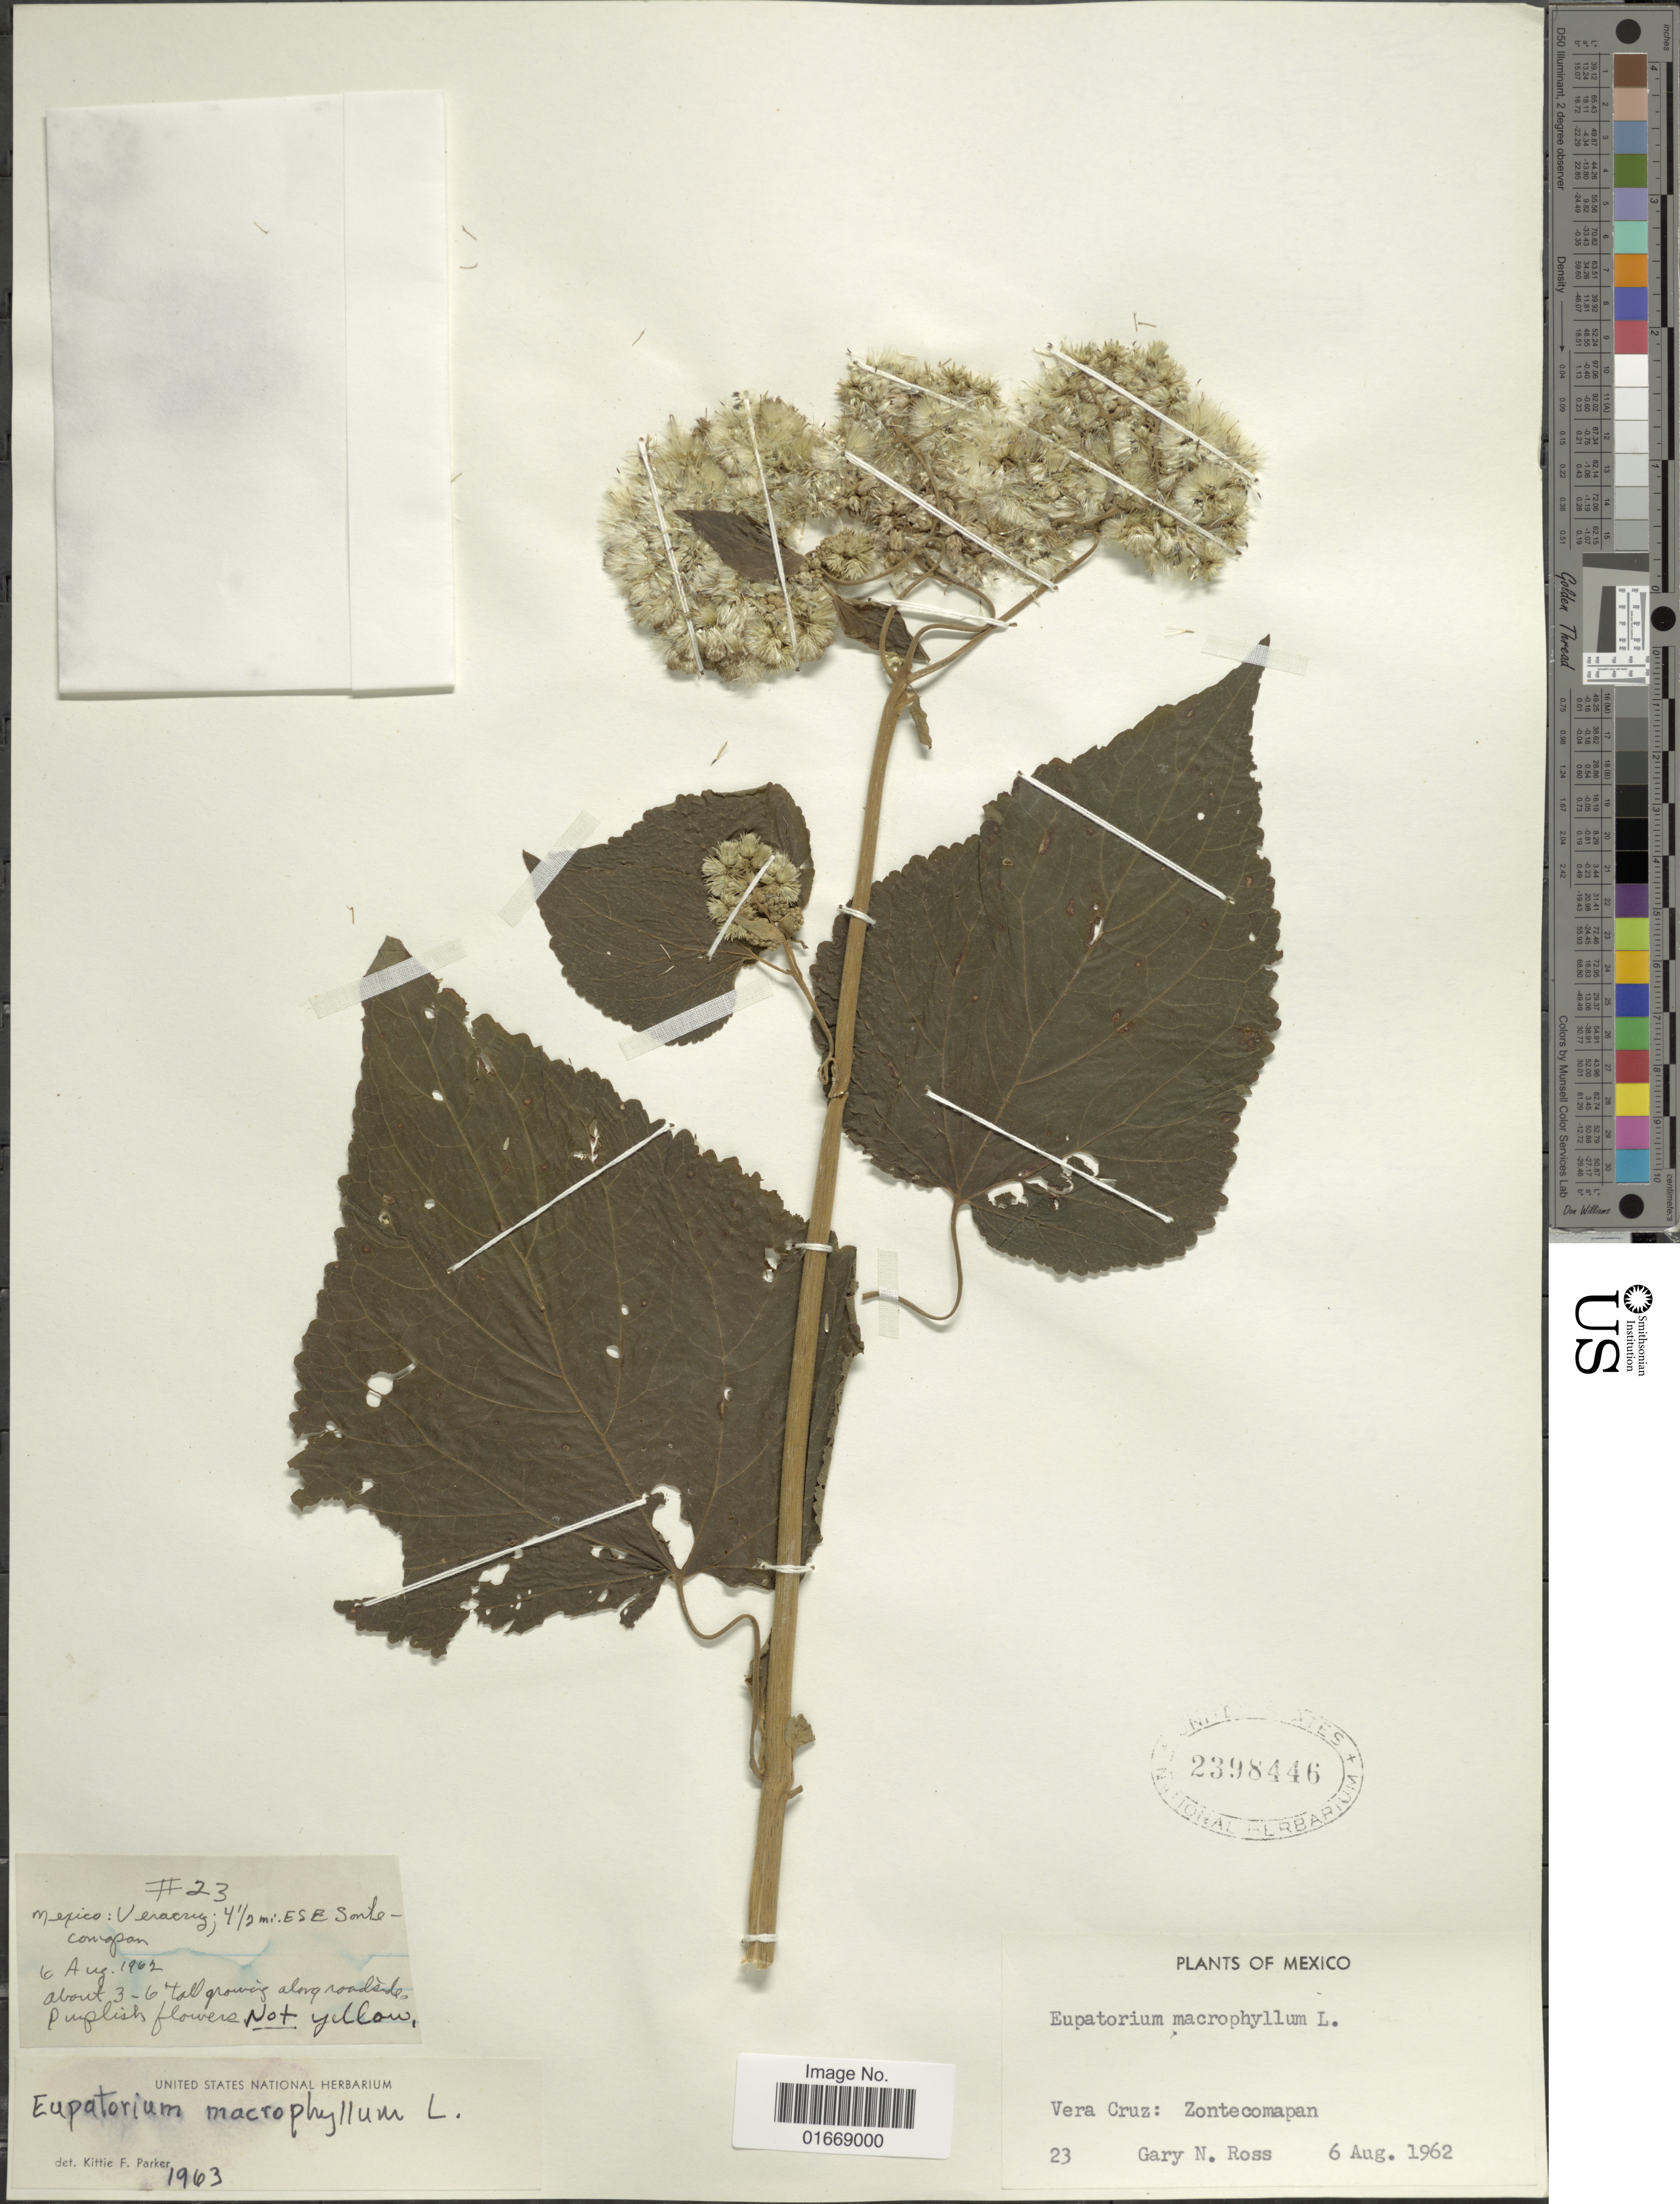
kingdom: Plantae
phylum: Tracheophyta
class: Magnoliopsida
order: Asterales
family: Asteraceae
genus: Hebeclinium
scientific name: Hebeclinium macrophyllum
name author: (L.) DC.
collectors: G. N. Ross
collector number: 23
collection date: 1962-08-06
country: Mexico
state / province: Veracruz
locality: Vera Cruz, Zontecomapan, 4 ½ m, ESE Sontecomapan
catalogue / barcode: US 2398446